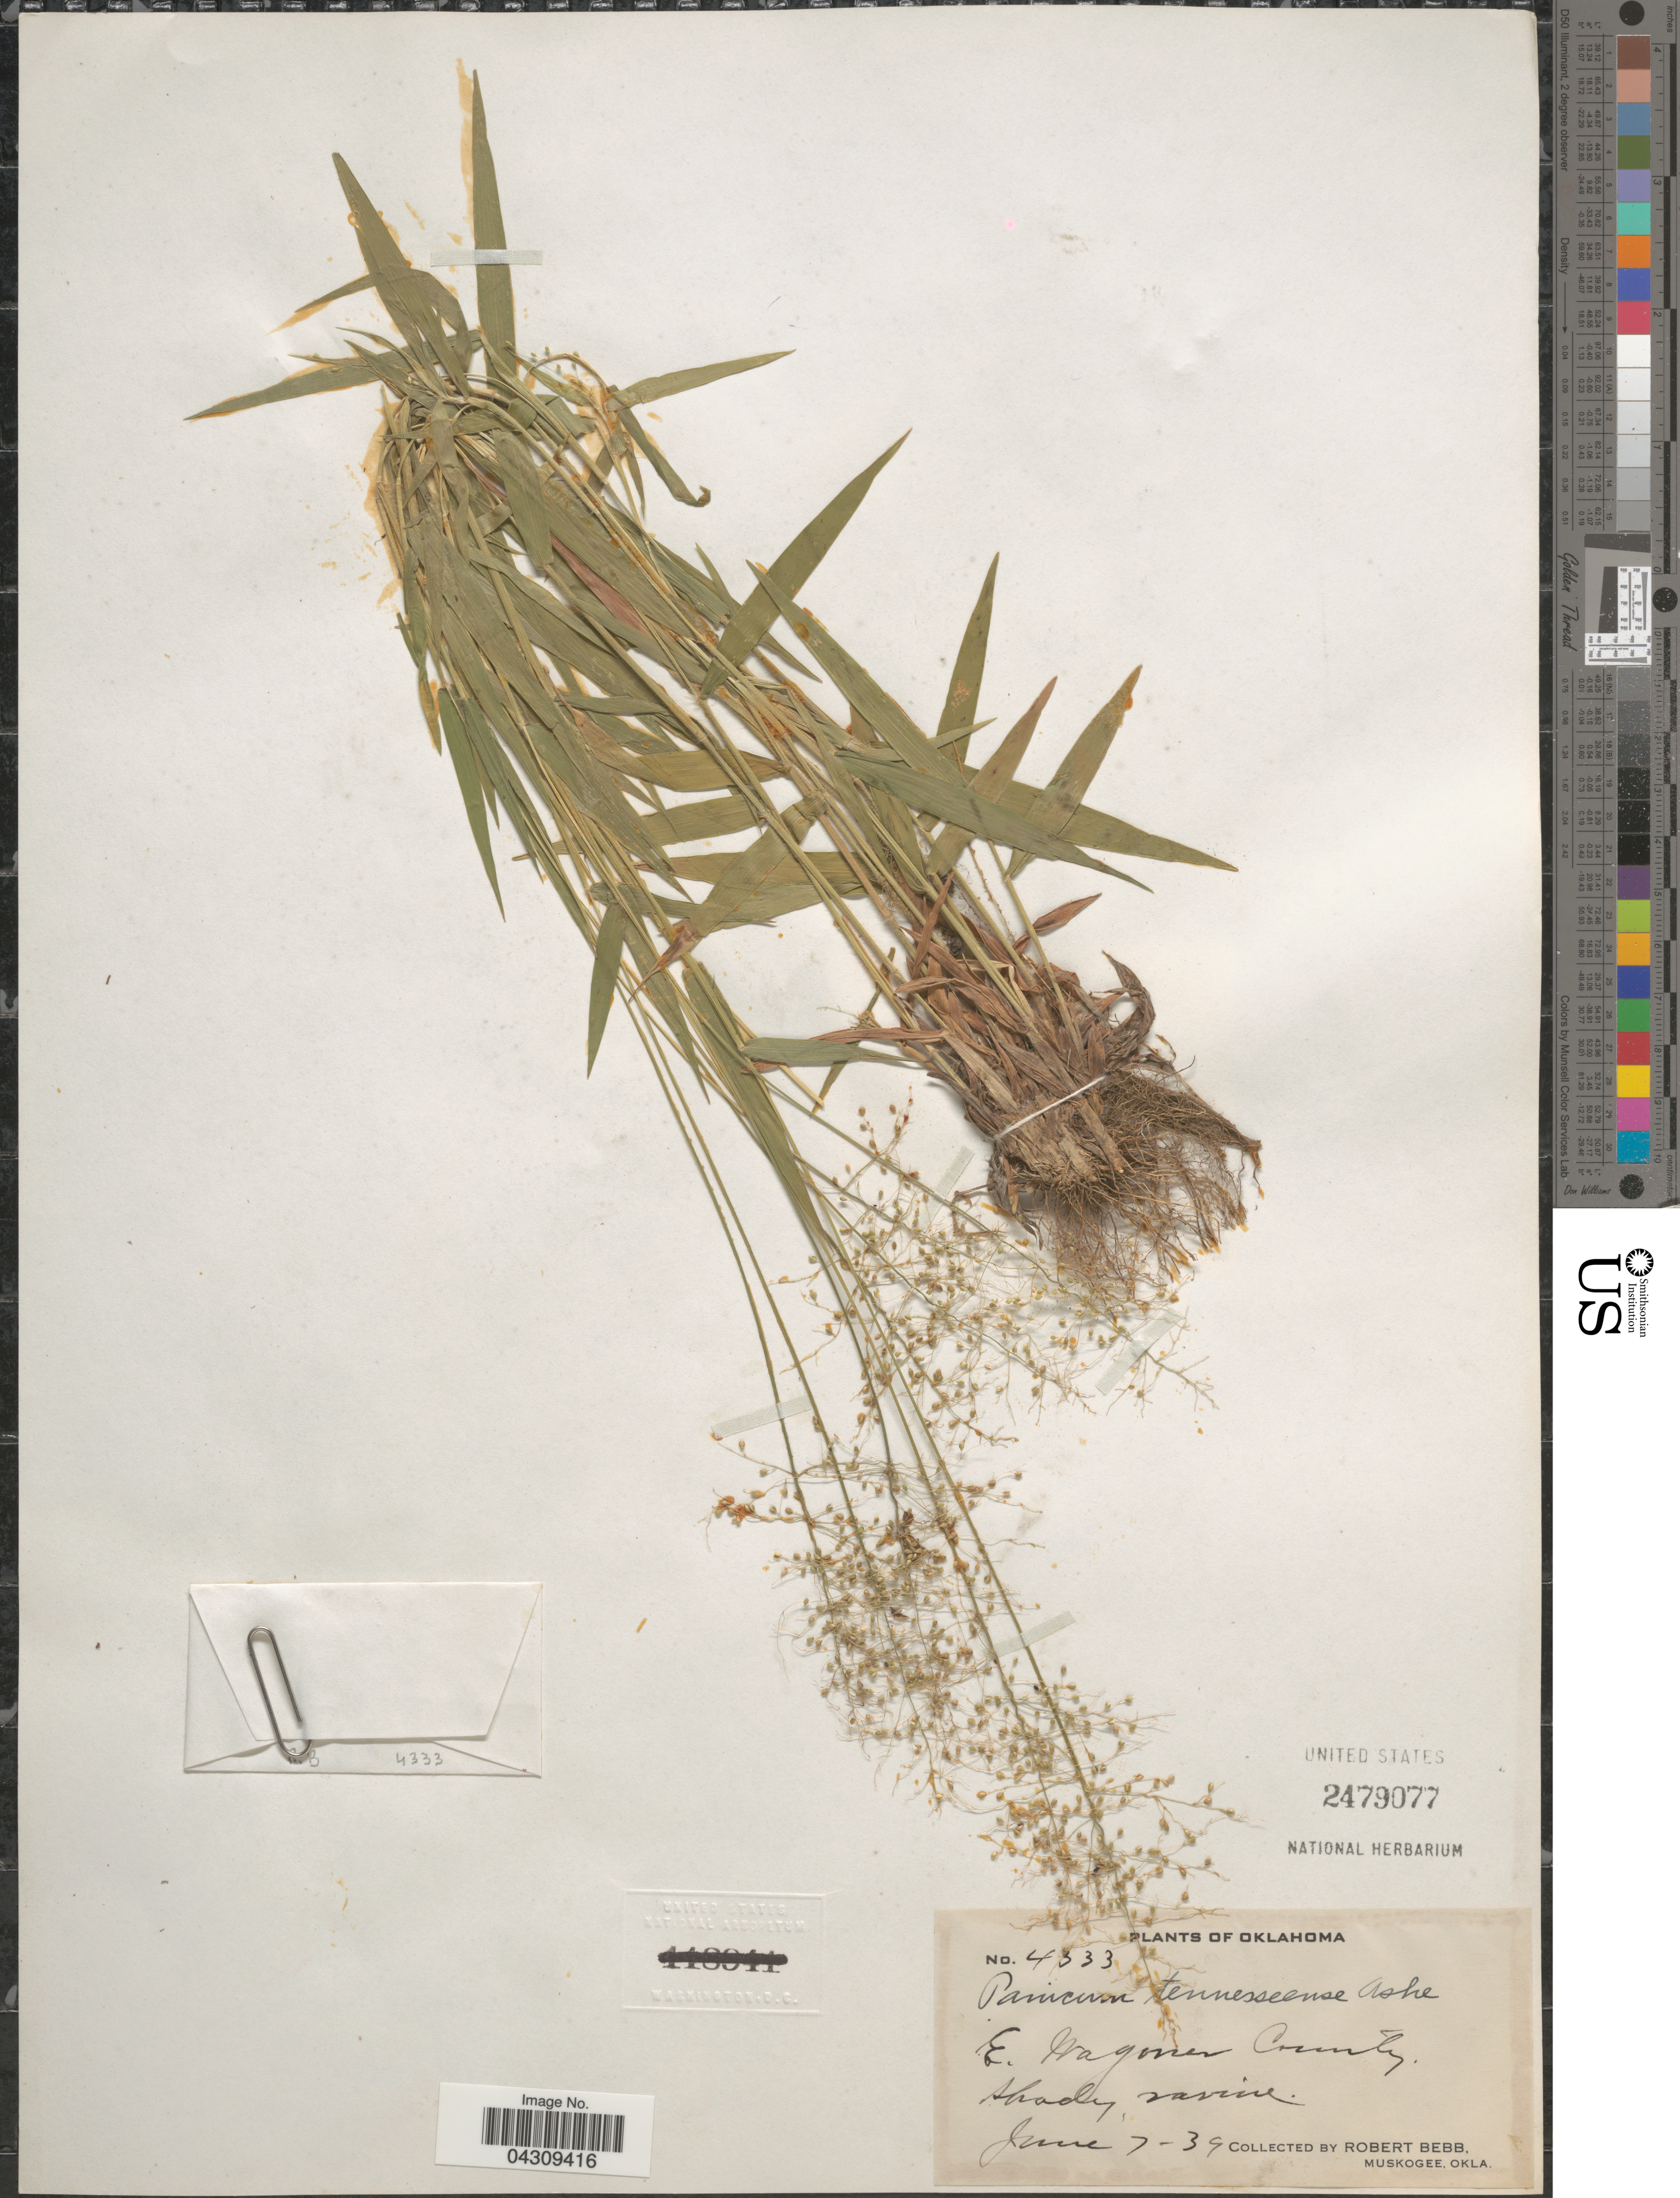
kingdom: Plantae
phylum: Tracheophyta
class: Liliopsida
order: Poales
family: Poaceae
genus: Dichanthelium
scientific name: Dichanthelium acuminatum var. acuminatum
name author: (Sw.) Gould & C.A. Clark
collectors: R. Bebb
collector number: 4333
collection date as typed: Transcribed d/m/y: 7/6/39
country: United States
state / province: Oklahoma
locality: W. Wagoner County. Shady, ravine.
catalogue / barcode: US 2479077